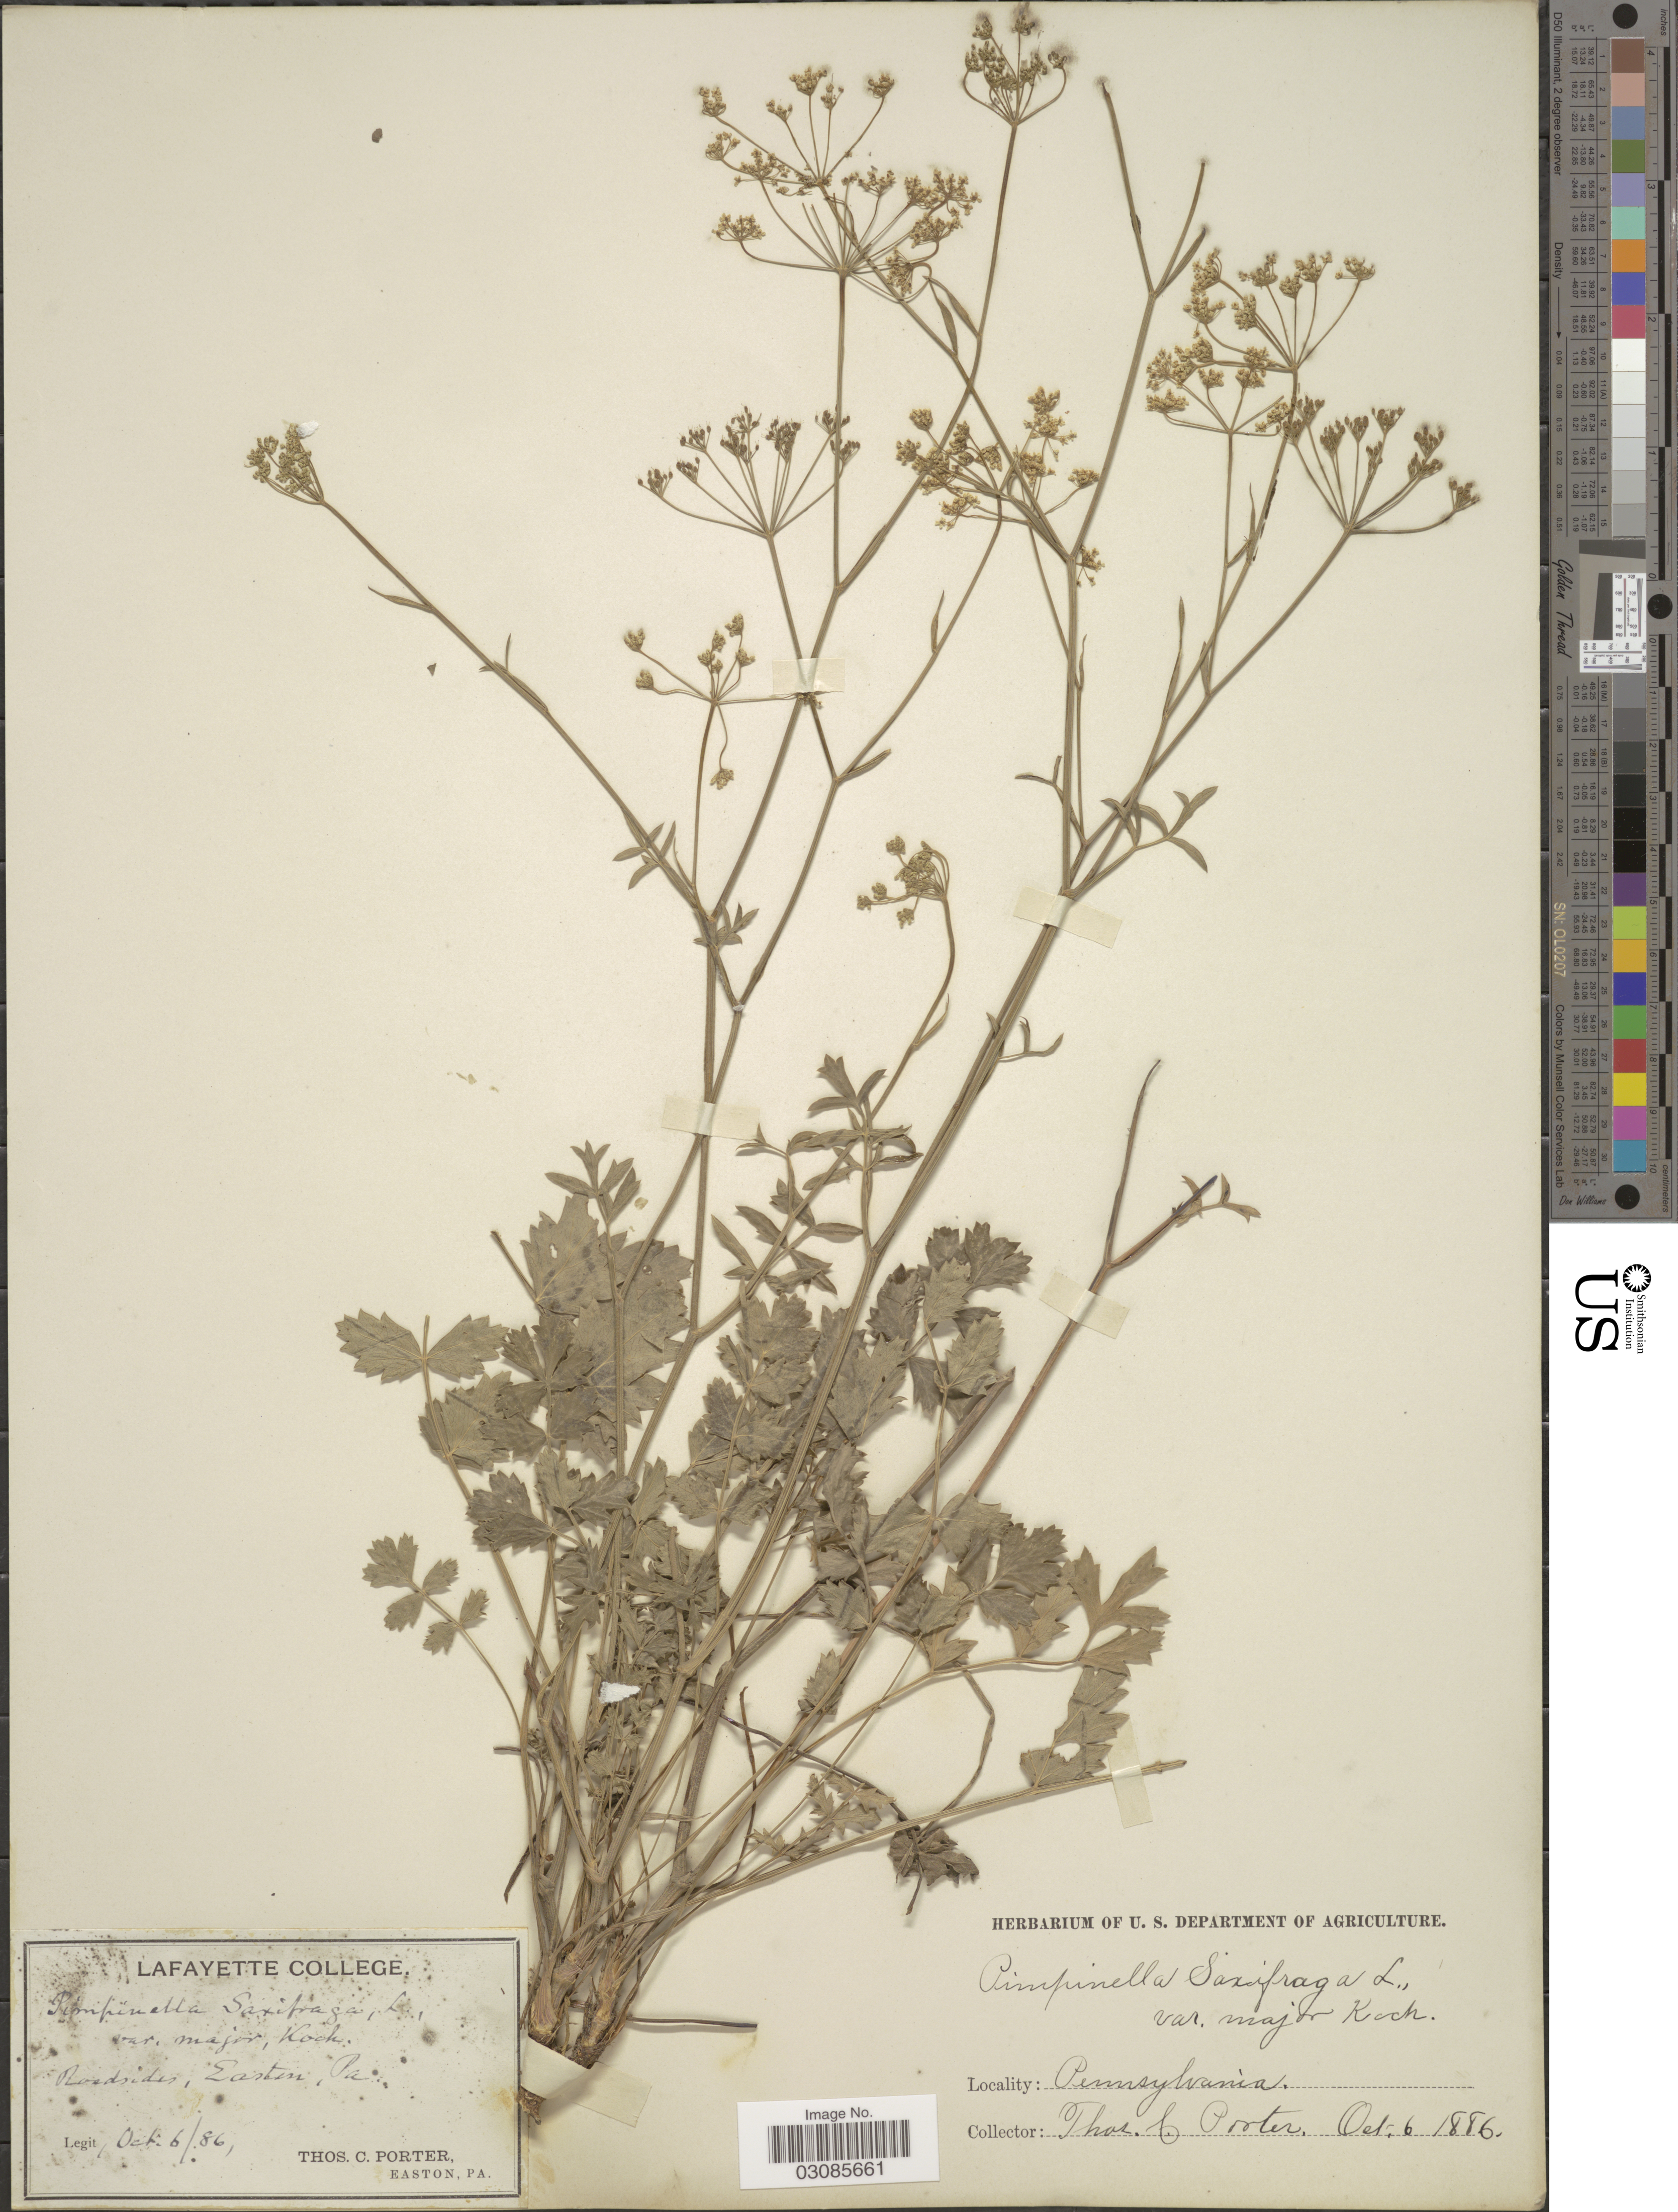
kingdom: Plantae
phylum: Tracheophyta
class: Magnoliopsida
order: Apiales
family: Apiaceae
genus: Pimpinella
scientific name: Pimpinella major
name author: (L.) Huds.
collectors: T. Porter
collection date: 1886-10-06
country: United States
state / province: Pennsylvania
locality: Roadsides, Easton, Pa.